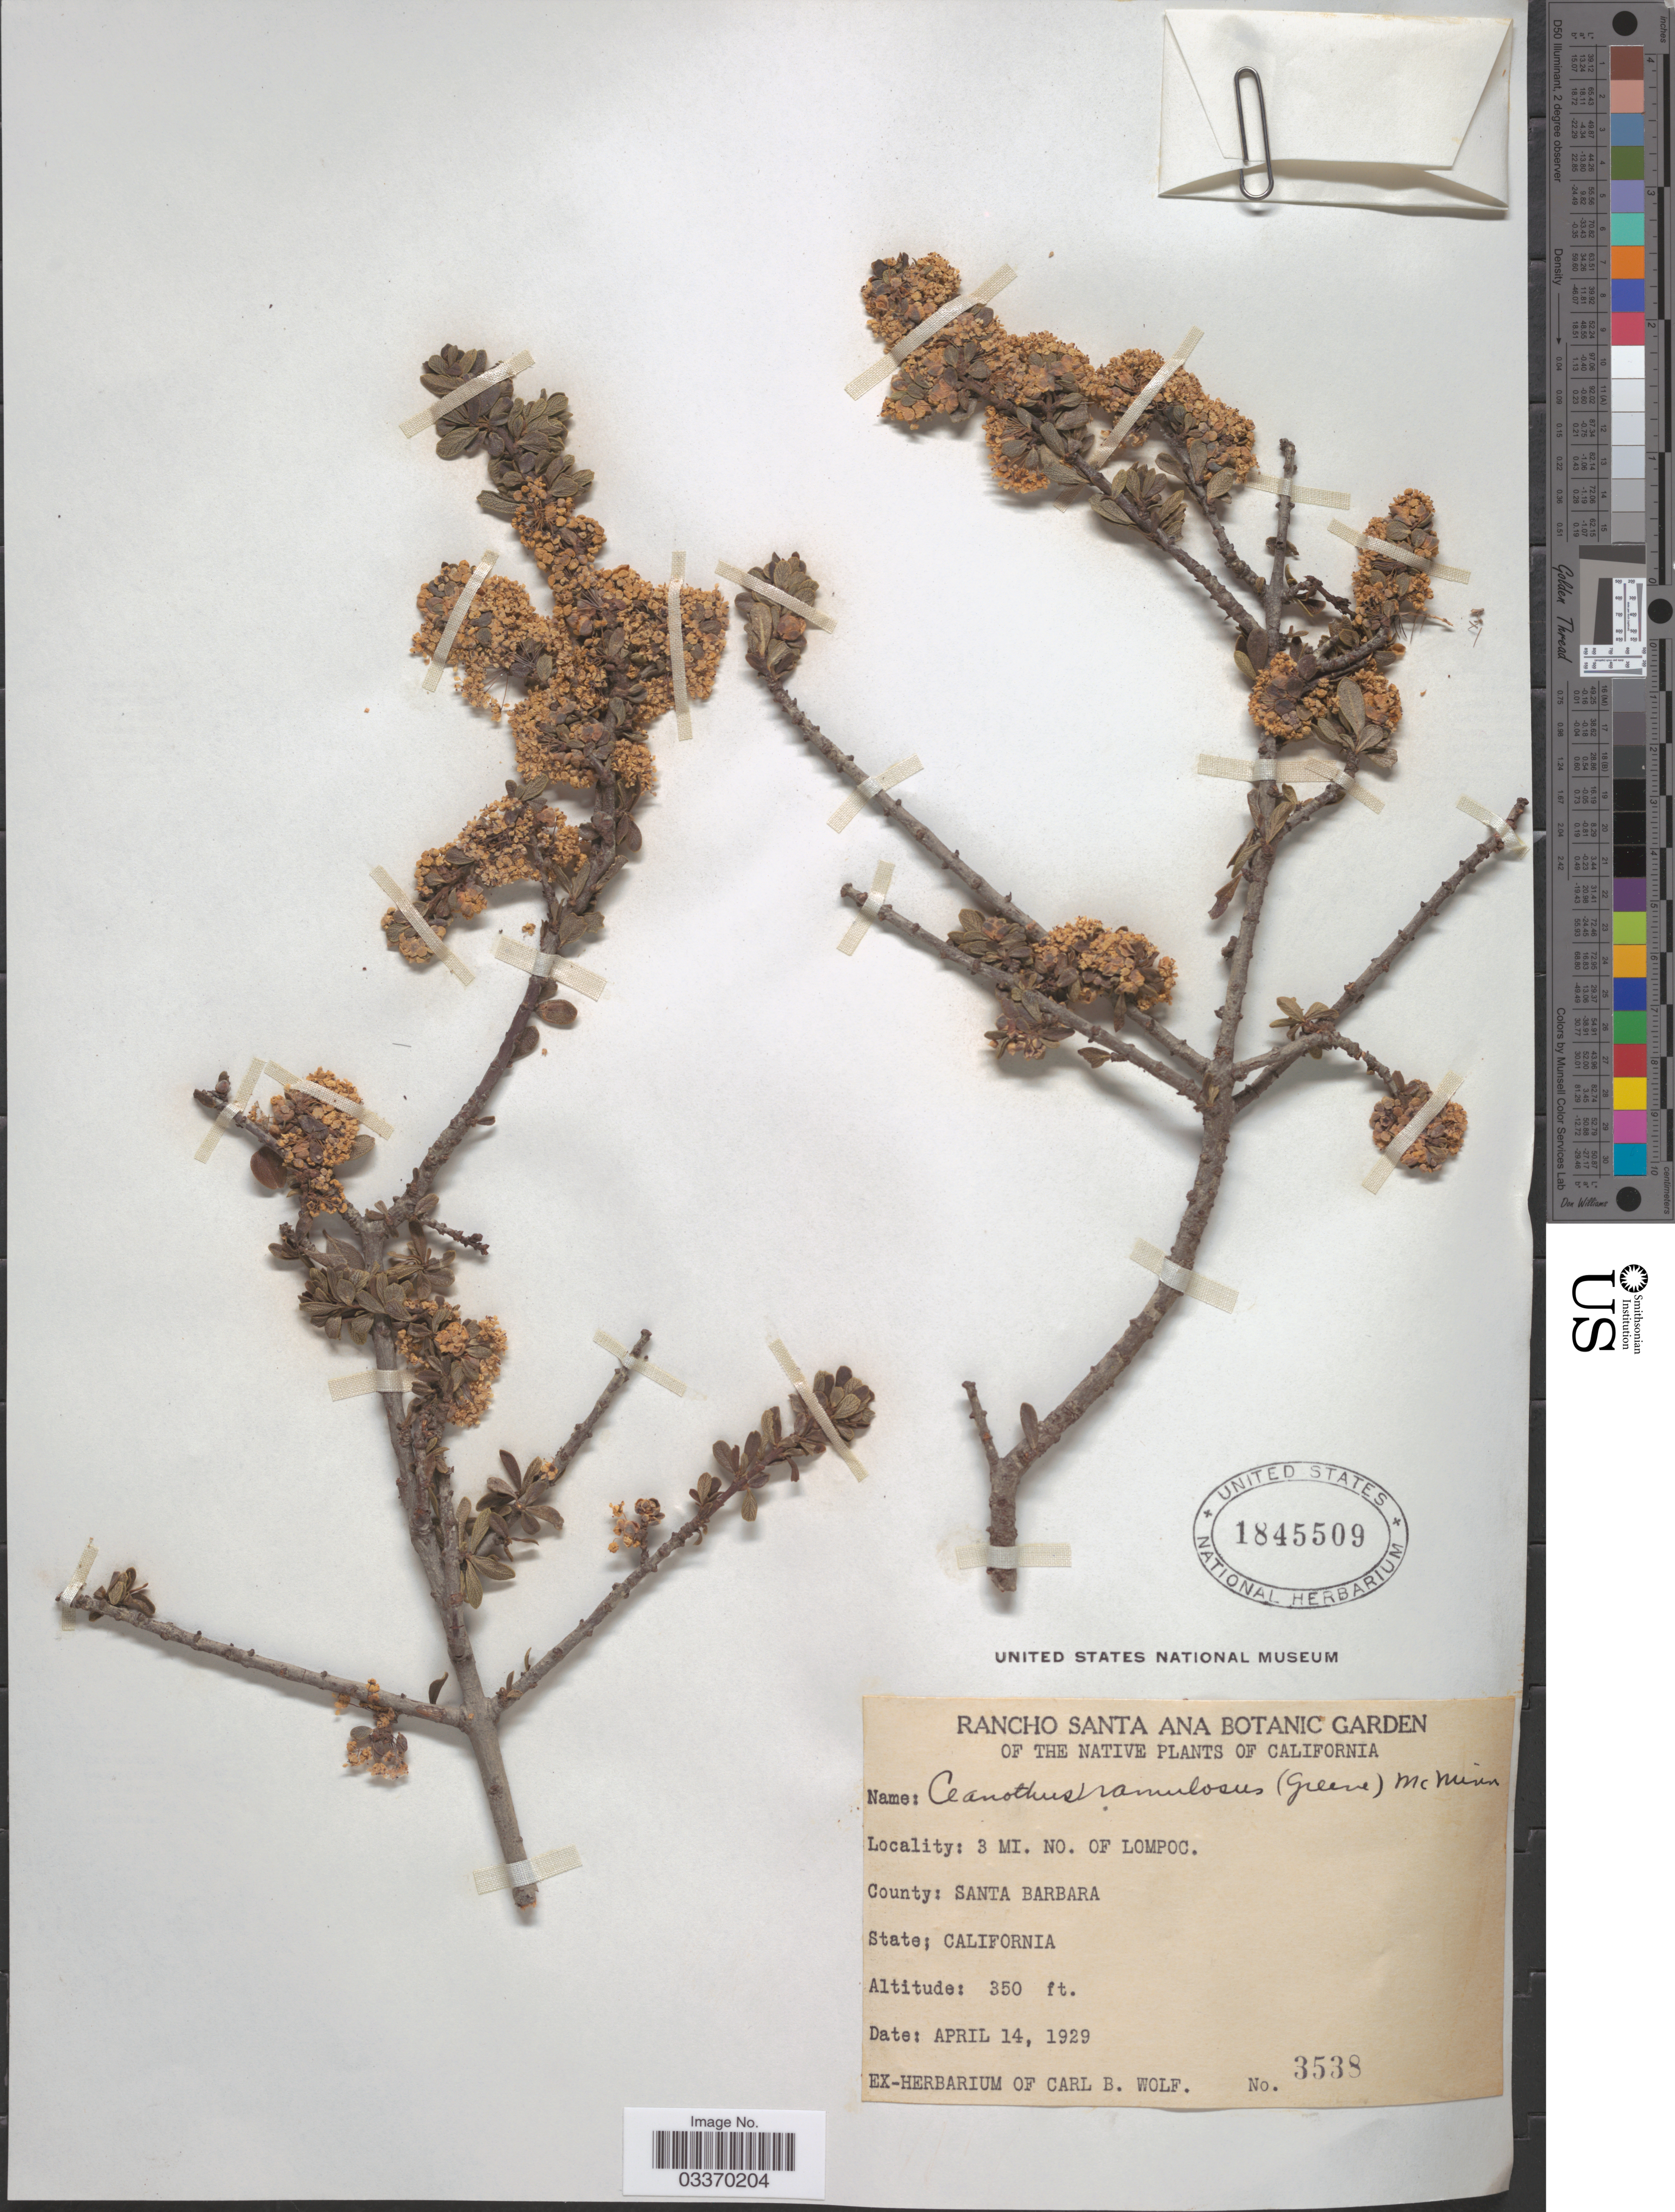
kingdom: Plantae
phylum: Tracheophyta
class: Magnoliopsida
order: Rosales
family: Rhamnaceae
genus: Ceanothus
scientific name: Ceanothus ramulosus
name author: (Greene) McMinn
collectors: ex herb. Carl B. Wolf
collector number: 3538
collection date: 1929-04-14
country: United States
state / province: California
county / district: Santa Barbara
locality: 3 mi. NO. of Lompoc, County: Santa Barbara.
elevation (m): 107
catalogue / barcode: US 1845509